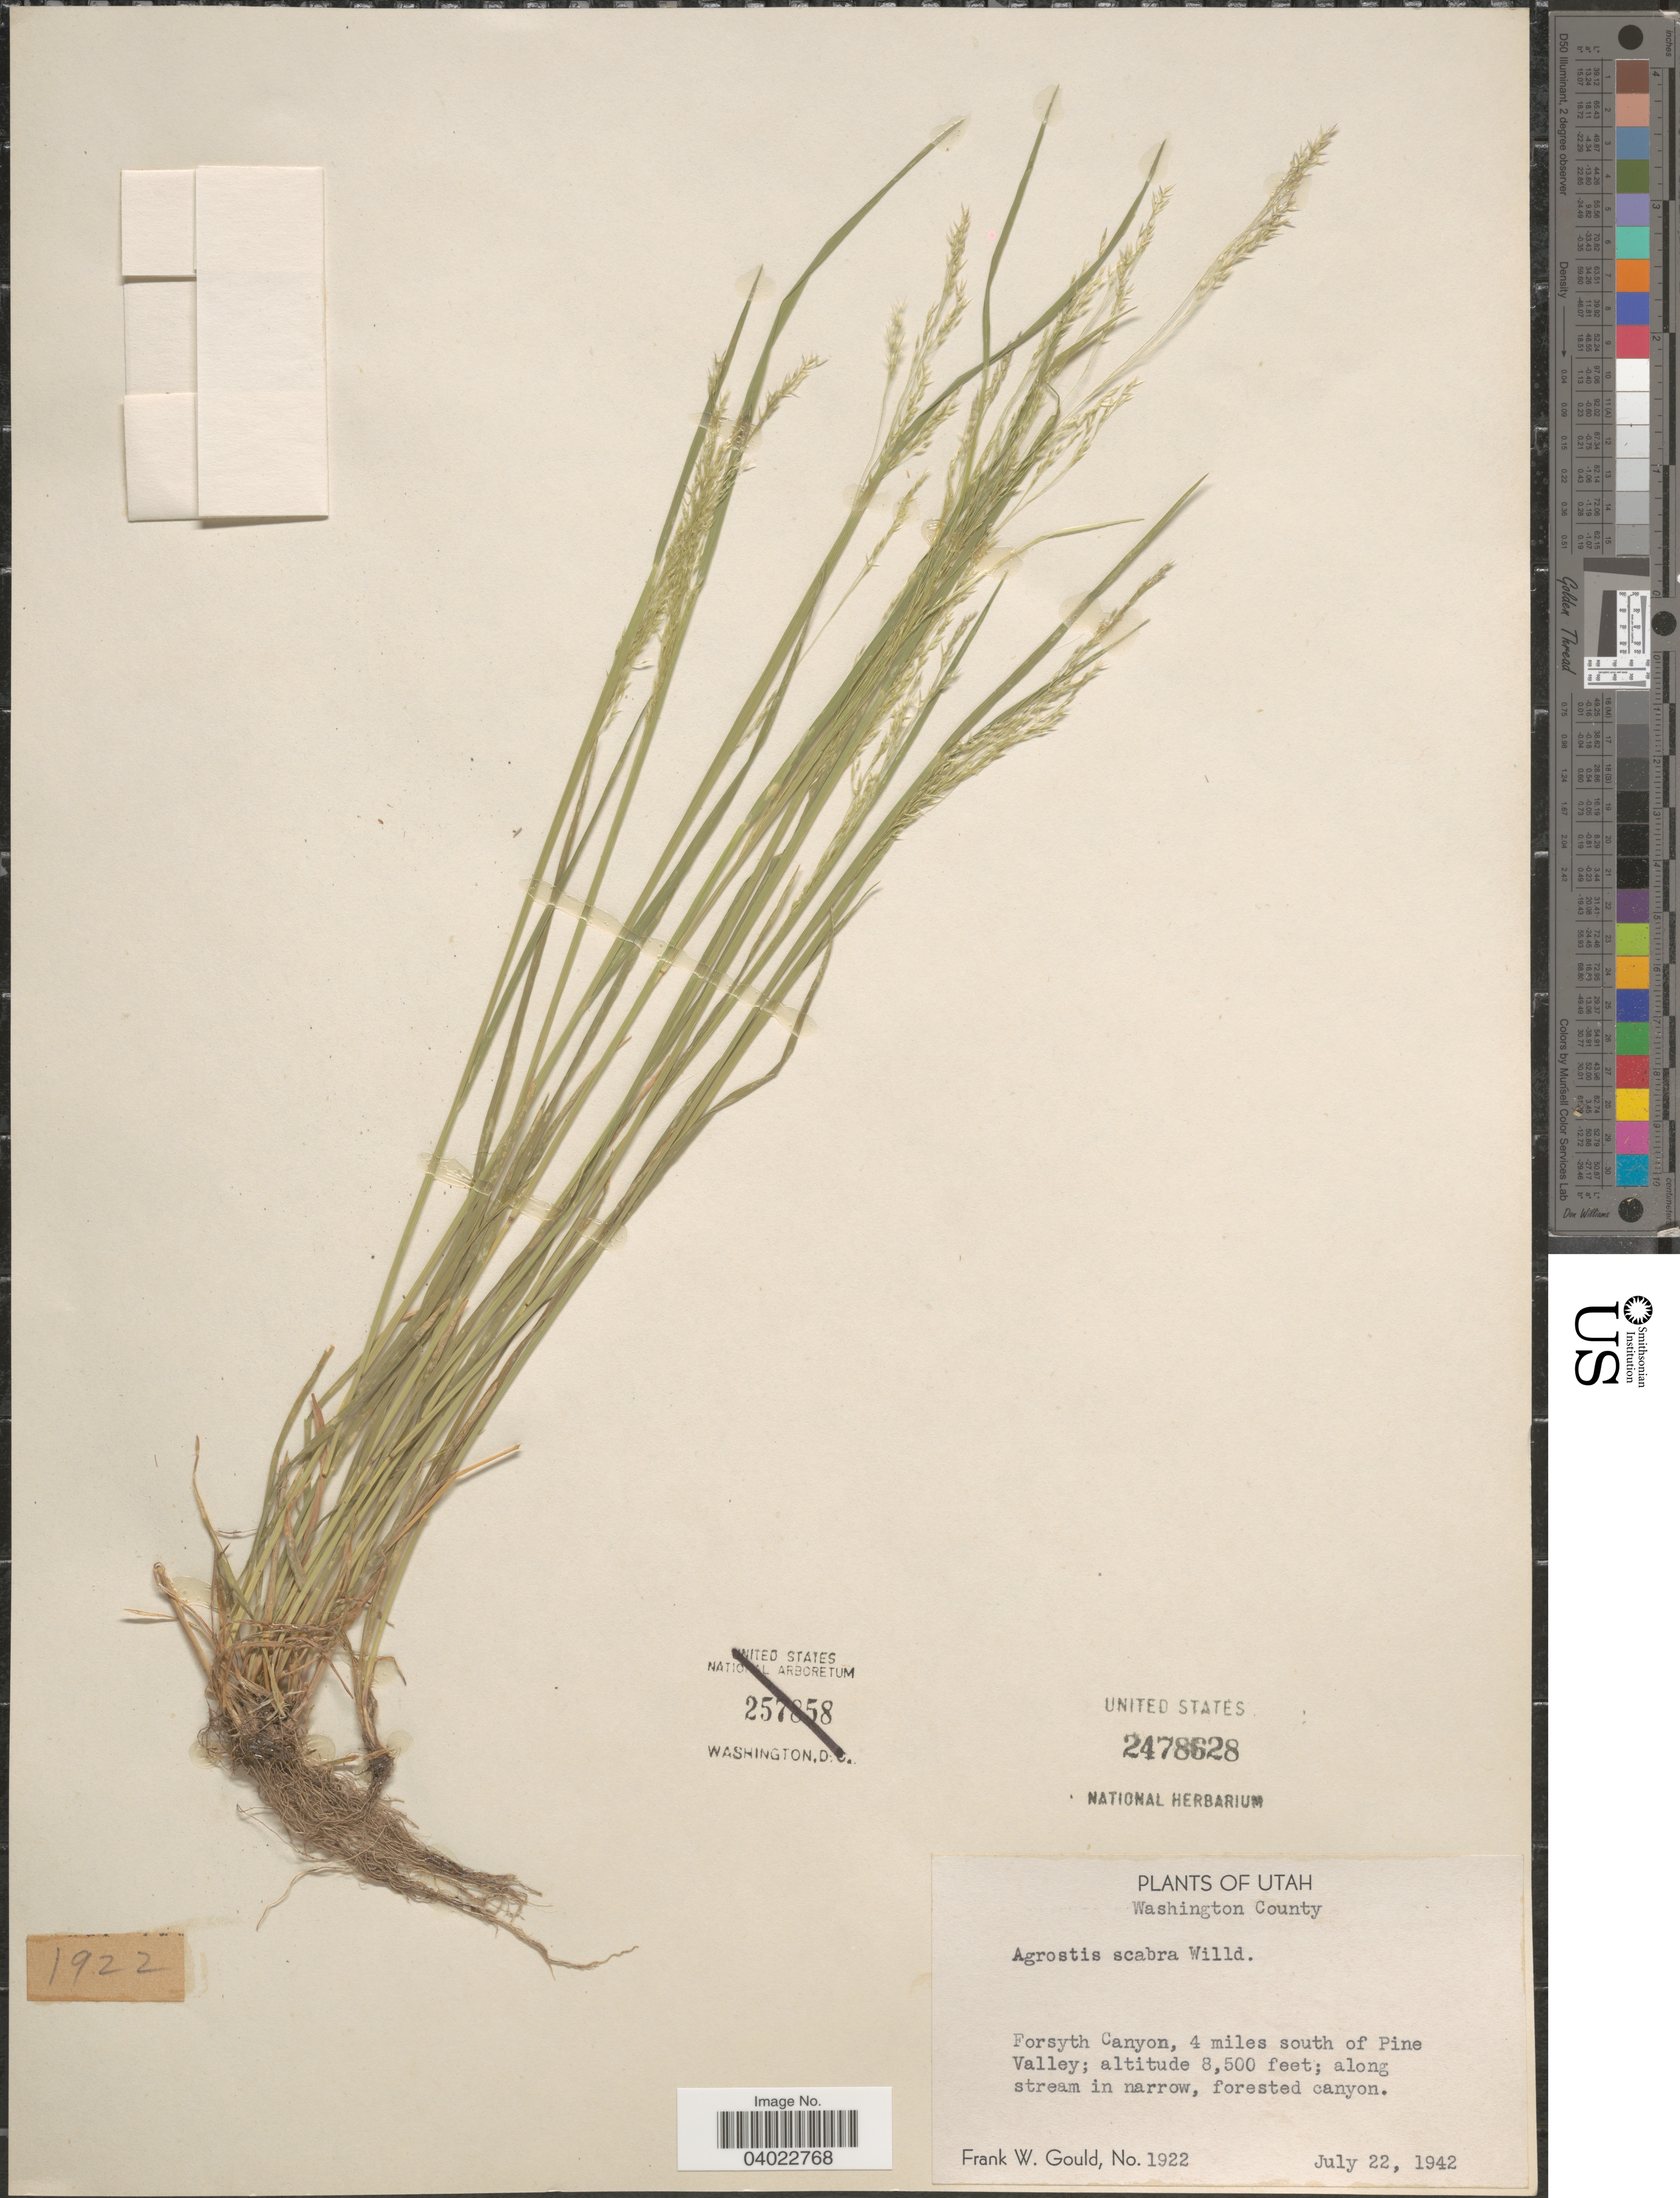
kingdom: Plantae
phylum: Tracheophyta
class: Liliopsida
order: Poales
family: Poaceae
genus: Agrostis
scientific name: Agrostis scabra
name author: Willd.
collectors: F. W. Gould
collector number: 1922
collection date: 1942-07-22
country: United States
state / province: Utah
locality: Washington County. Forsyth Canyon, 4 miles south of Pine Valley.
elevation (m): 2591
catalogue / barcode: US 2478628